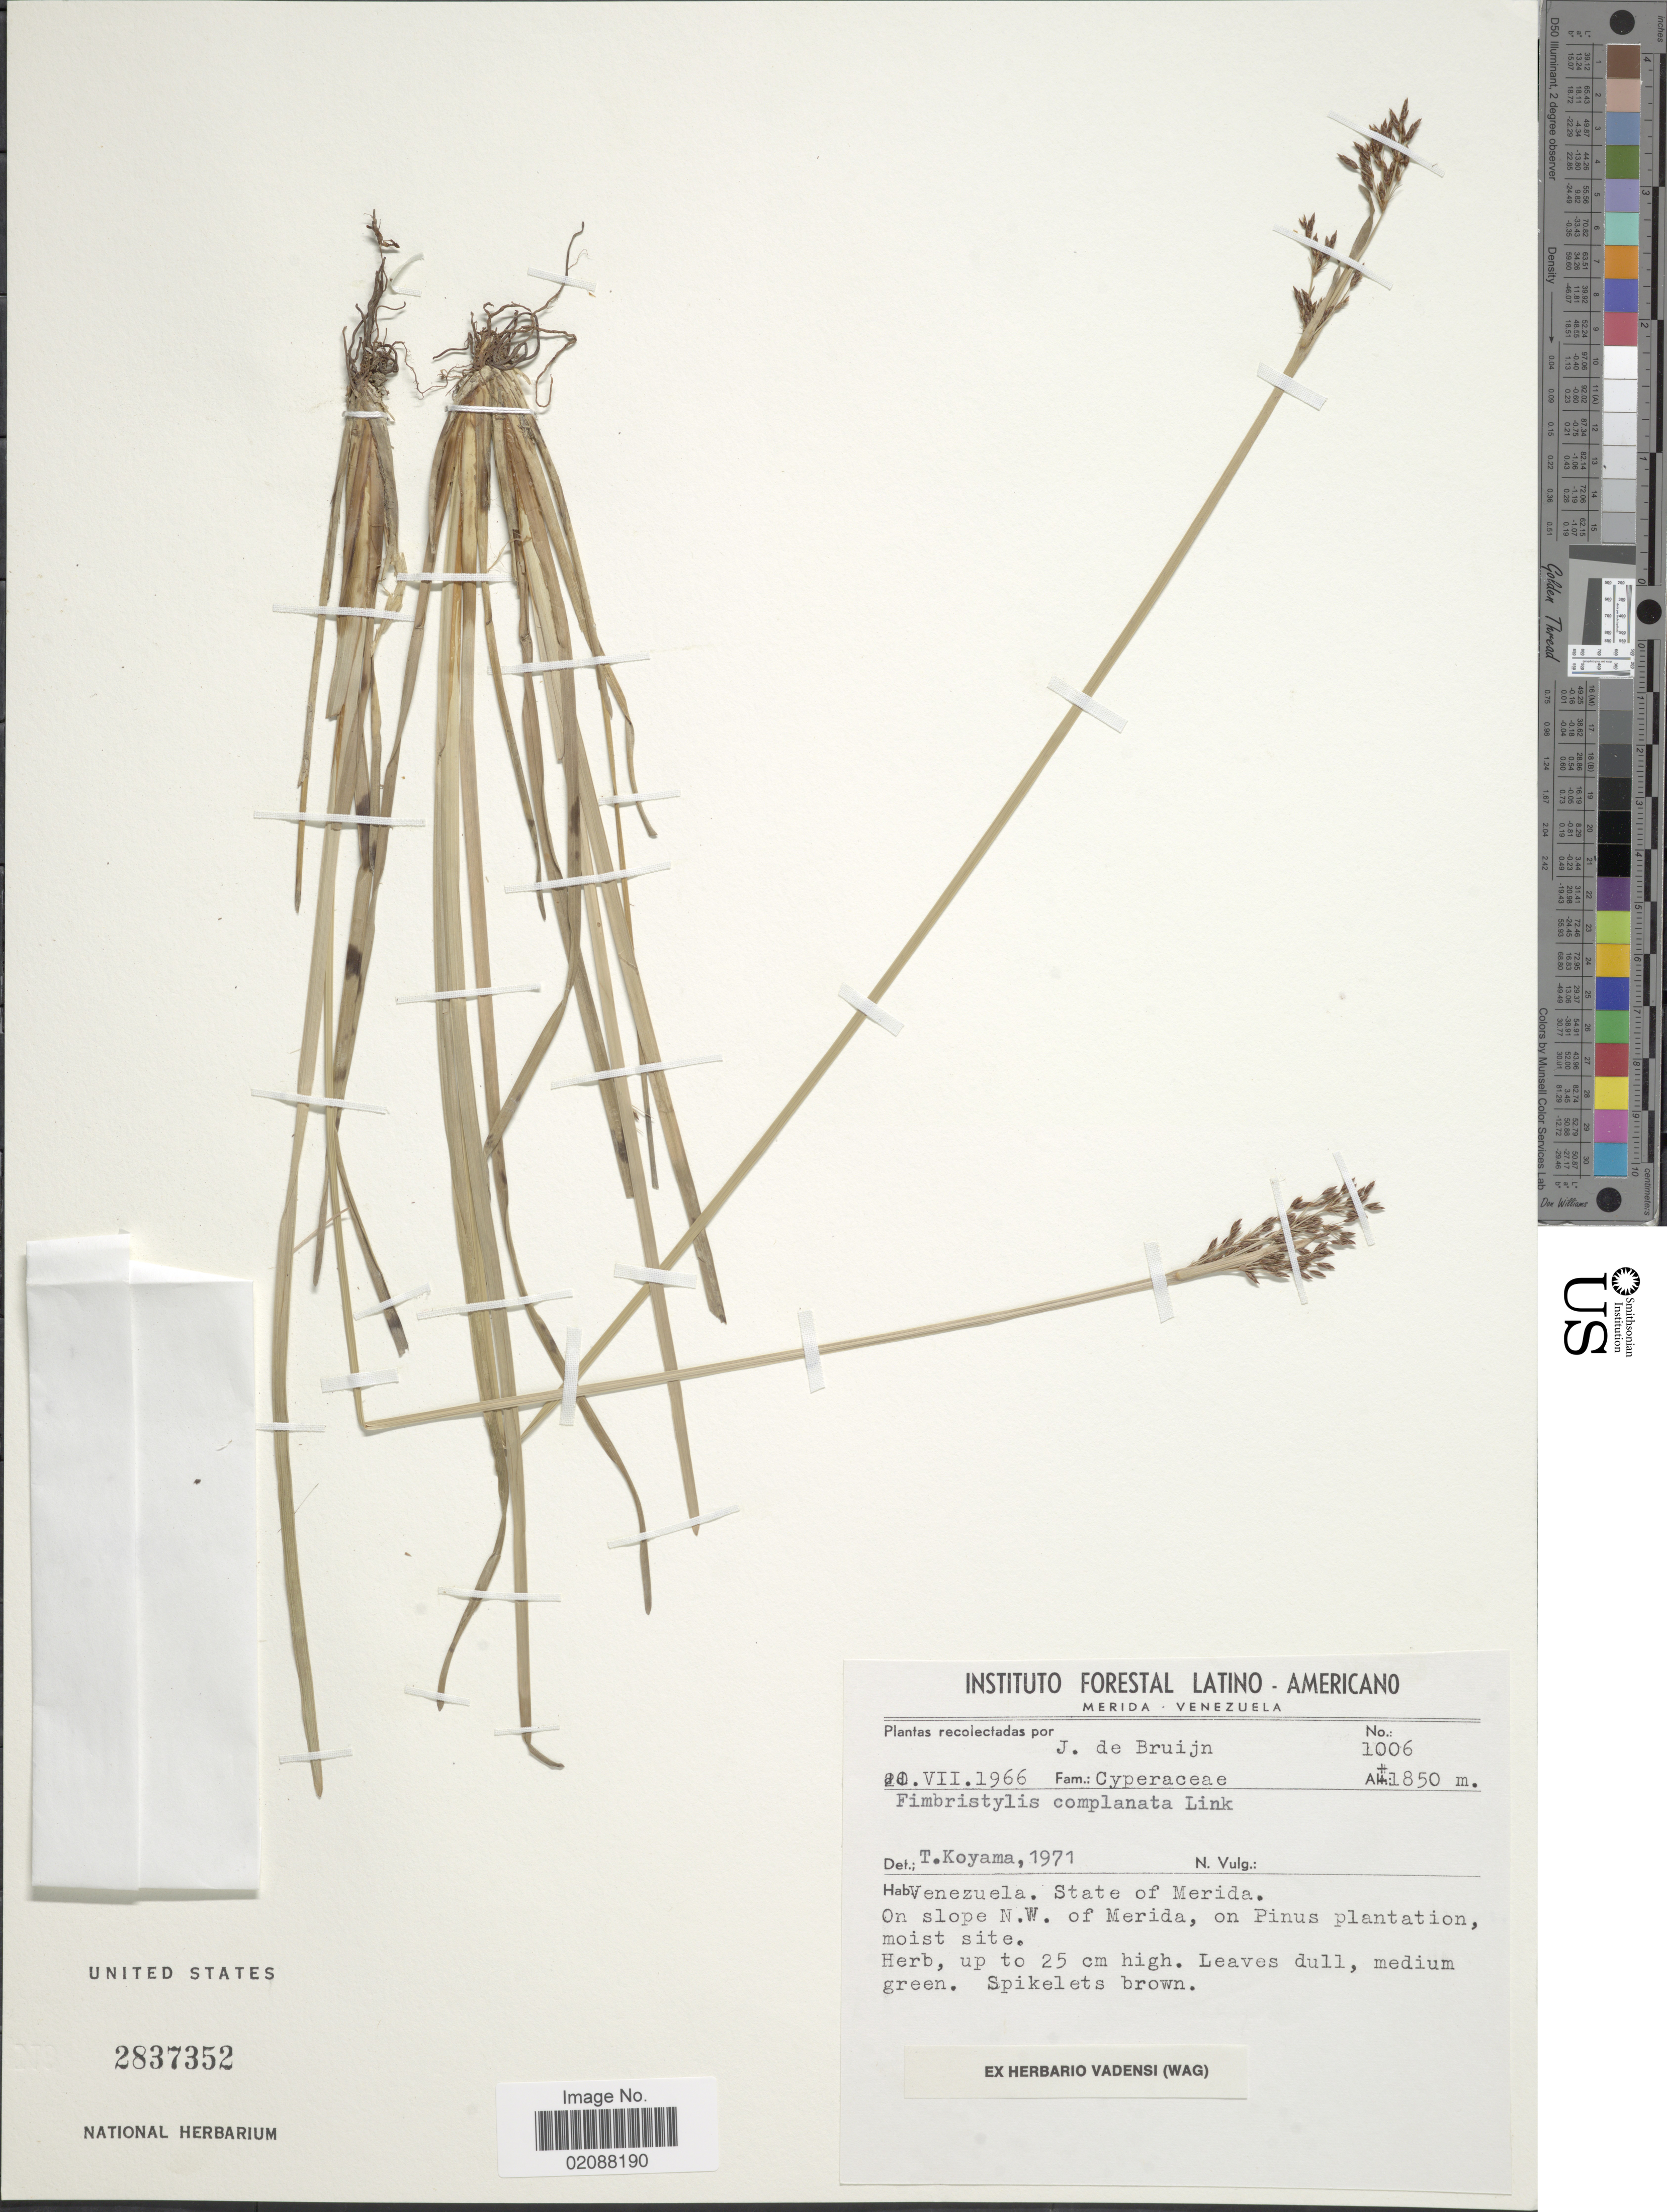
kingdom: Plantae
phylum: Tracheophyta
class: Liliopsida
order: Poales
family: Cyperaceae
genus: Fimbristylis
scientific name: Fimbristylis complanata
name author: (Retz.) Link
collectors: J. Bruijn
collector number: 1006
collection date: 1966-07-20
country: Venezuela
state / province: Mérida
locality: On slope N.W. of Merida, on Pinus plantation, moist site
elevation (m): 1850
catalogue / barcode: US 2837352